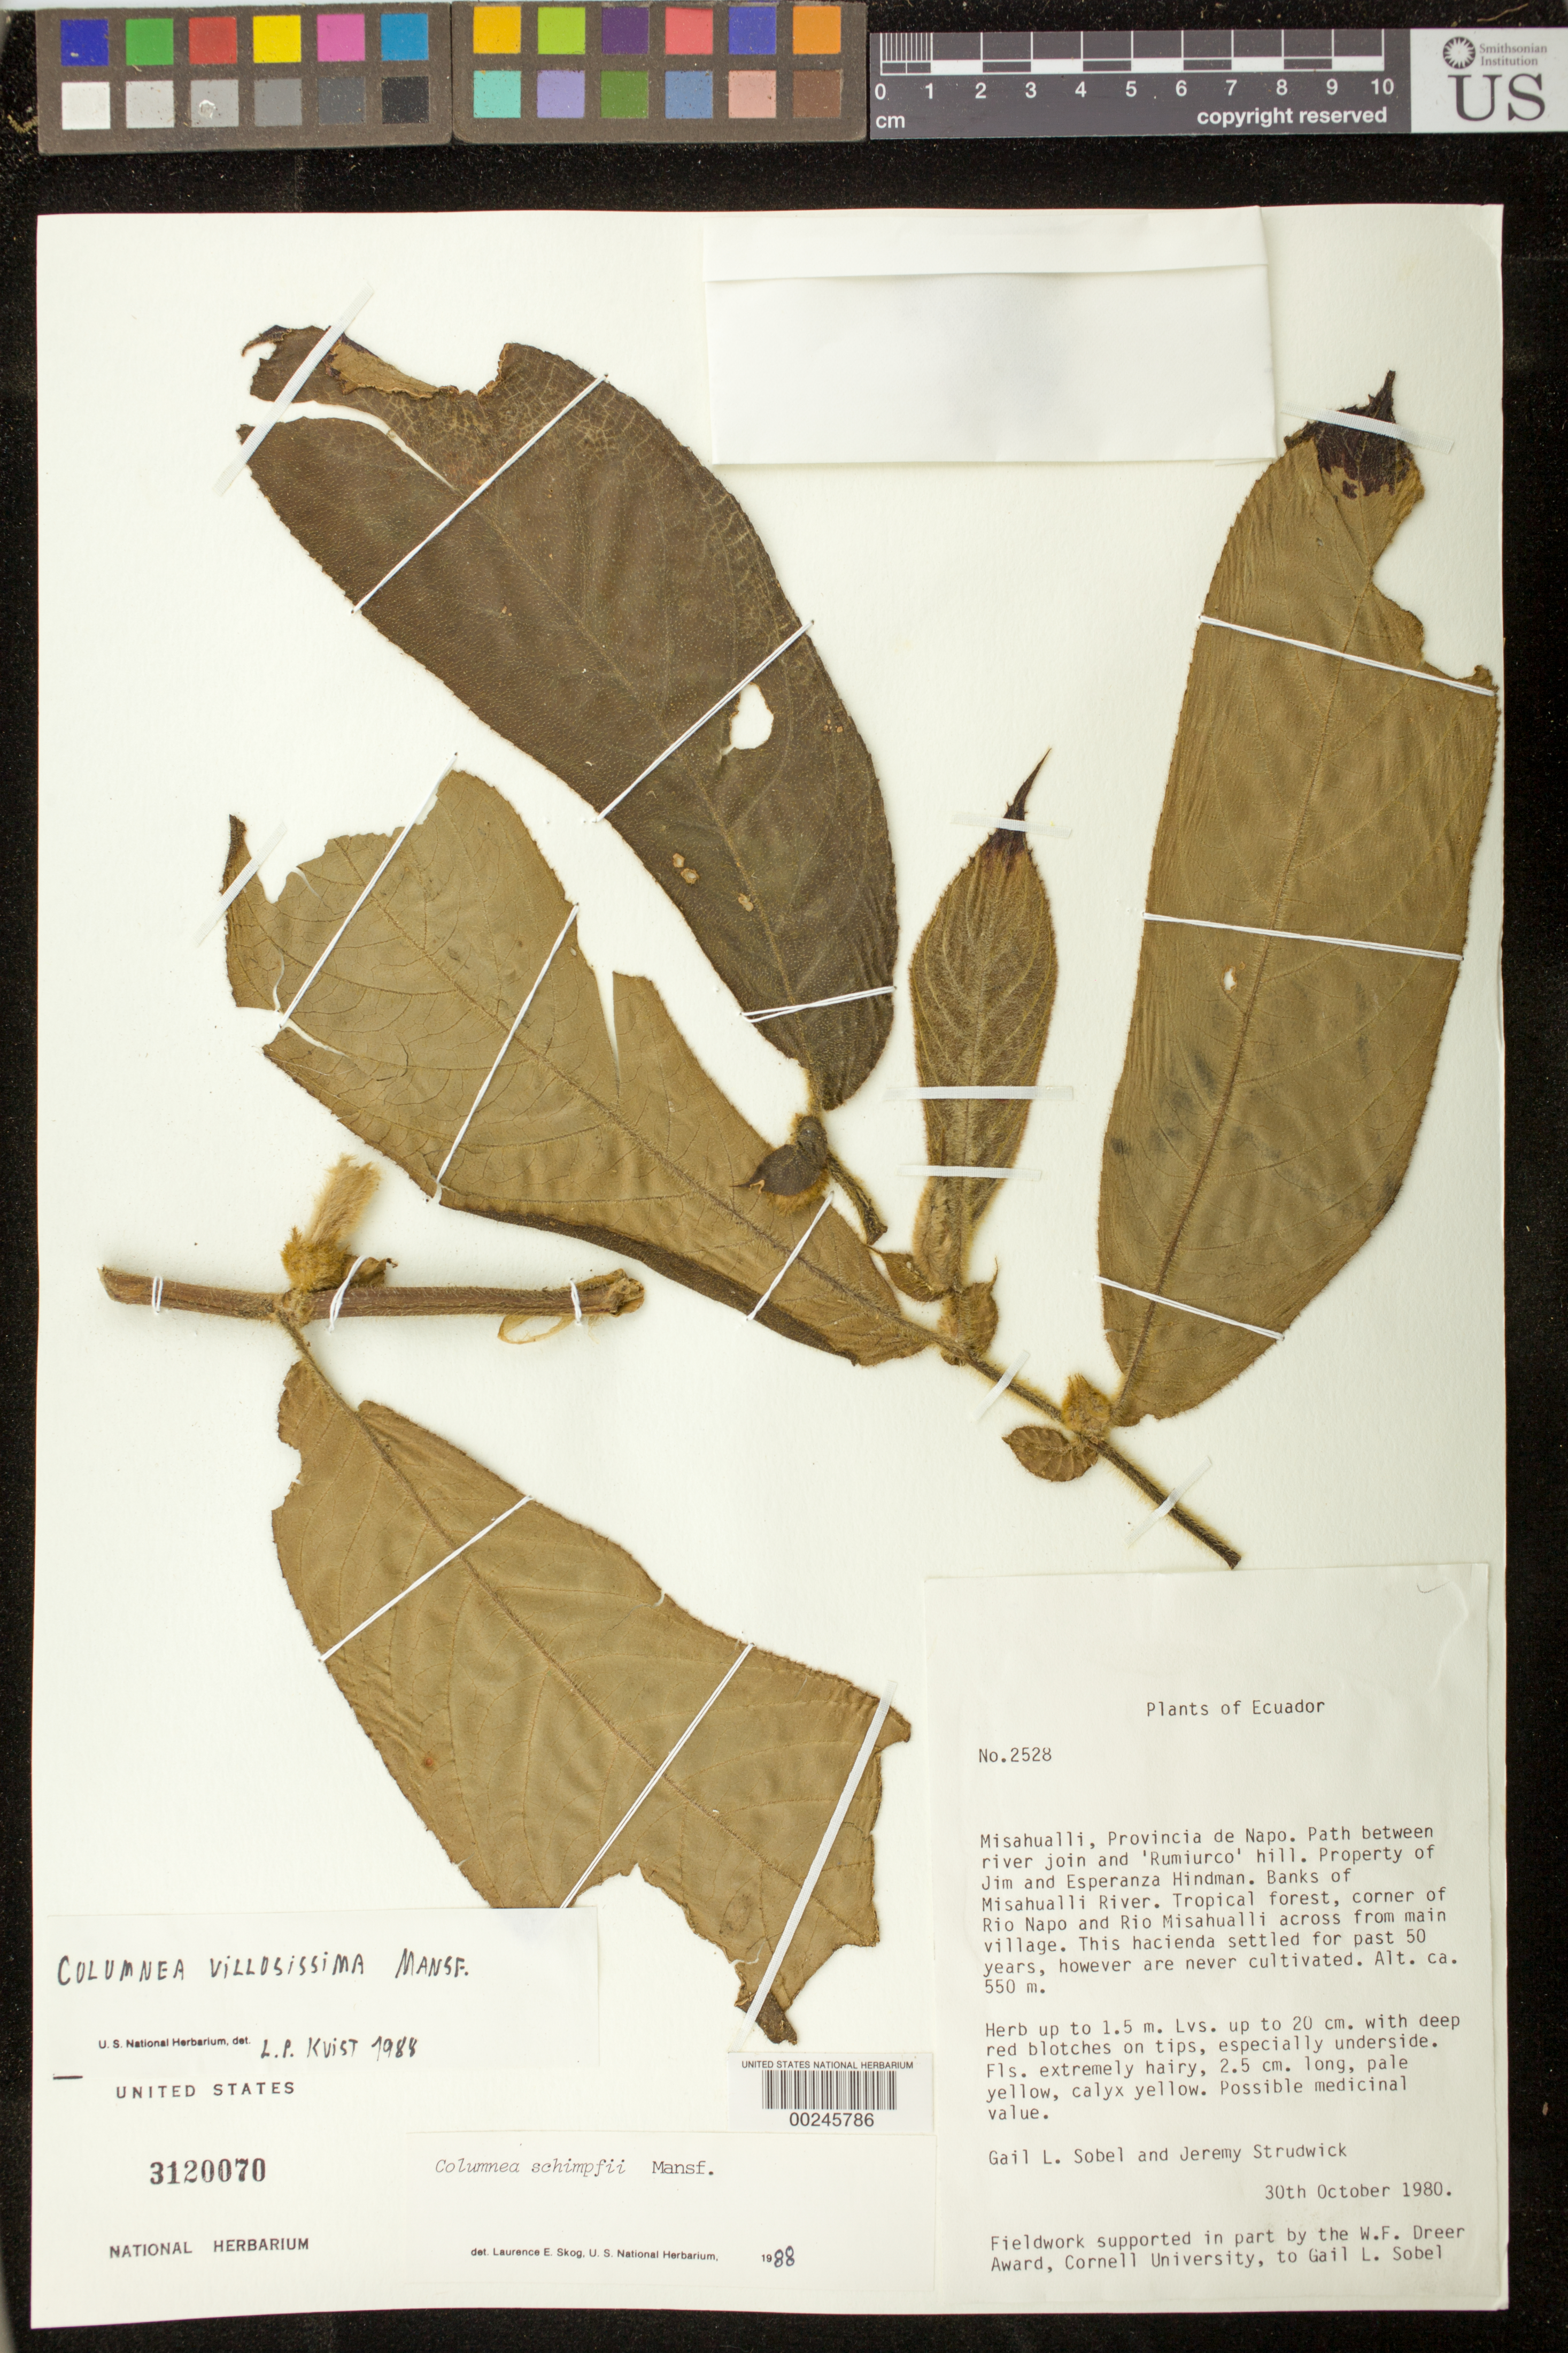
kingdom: Plantae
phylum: Tracheophyta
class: Magnoliopsida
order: Lamiales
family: Gesneriaceae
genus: Columnea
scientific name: Columnea villosissima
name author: Mansf.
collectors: G. L. Sobel & J. J. Strudwick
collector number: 2528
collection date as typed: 30 Oct 1980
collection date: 1980-10-30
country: Ecuador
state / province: Napo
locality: Misahualli, path between river join and 'Rumiurco' hill, property of Jim + Esperanza Hindman, banks of Misahualli River, corner of Rio Napo and Rio Misahualli across from main village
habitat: Tropical forest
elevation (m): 550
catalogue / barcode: US 3120070